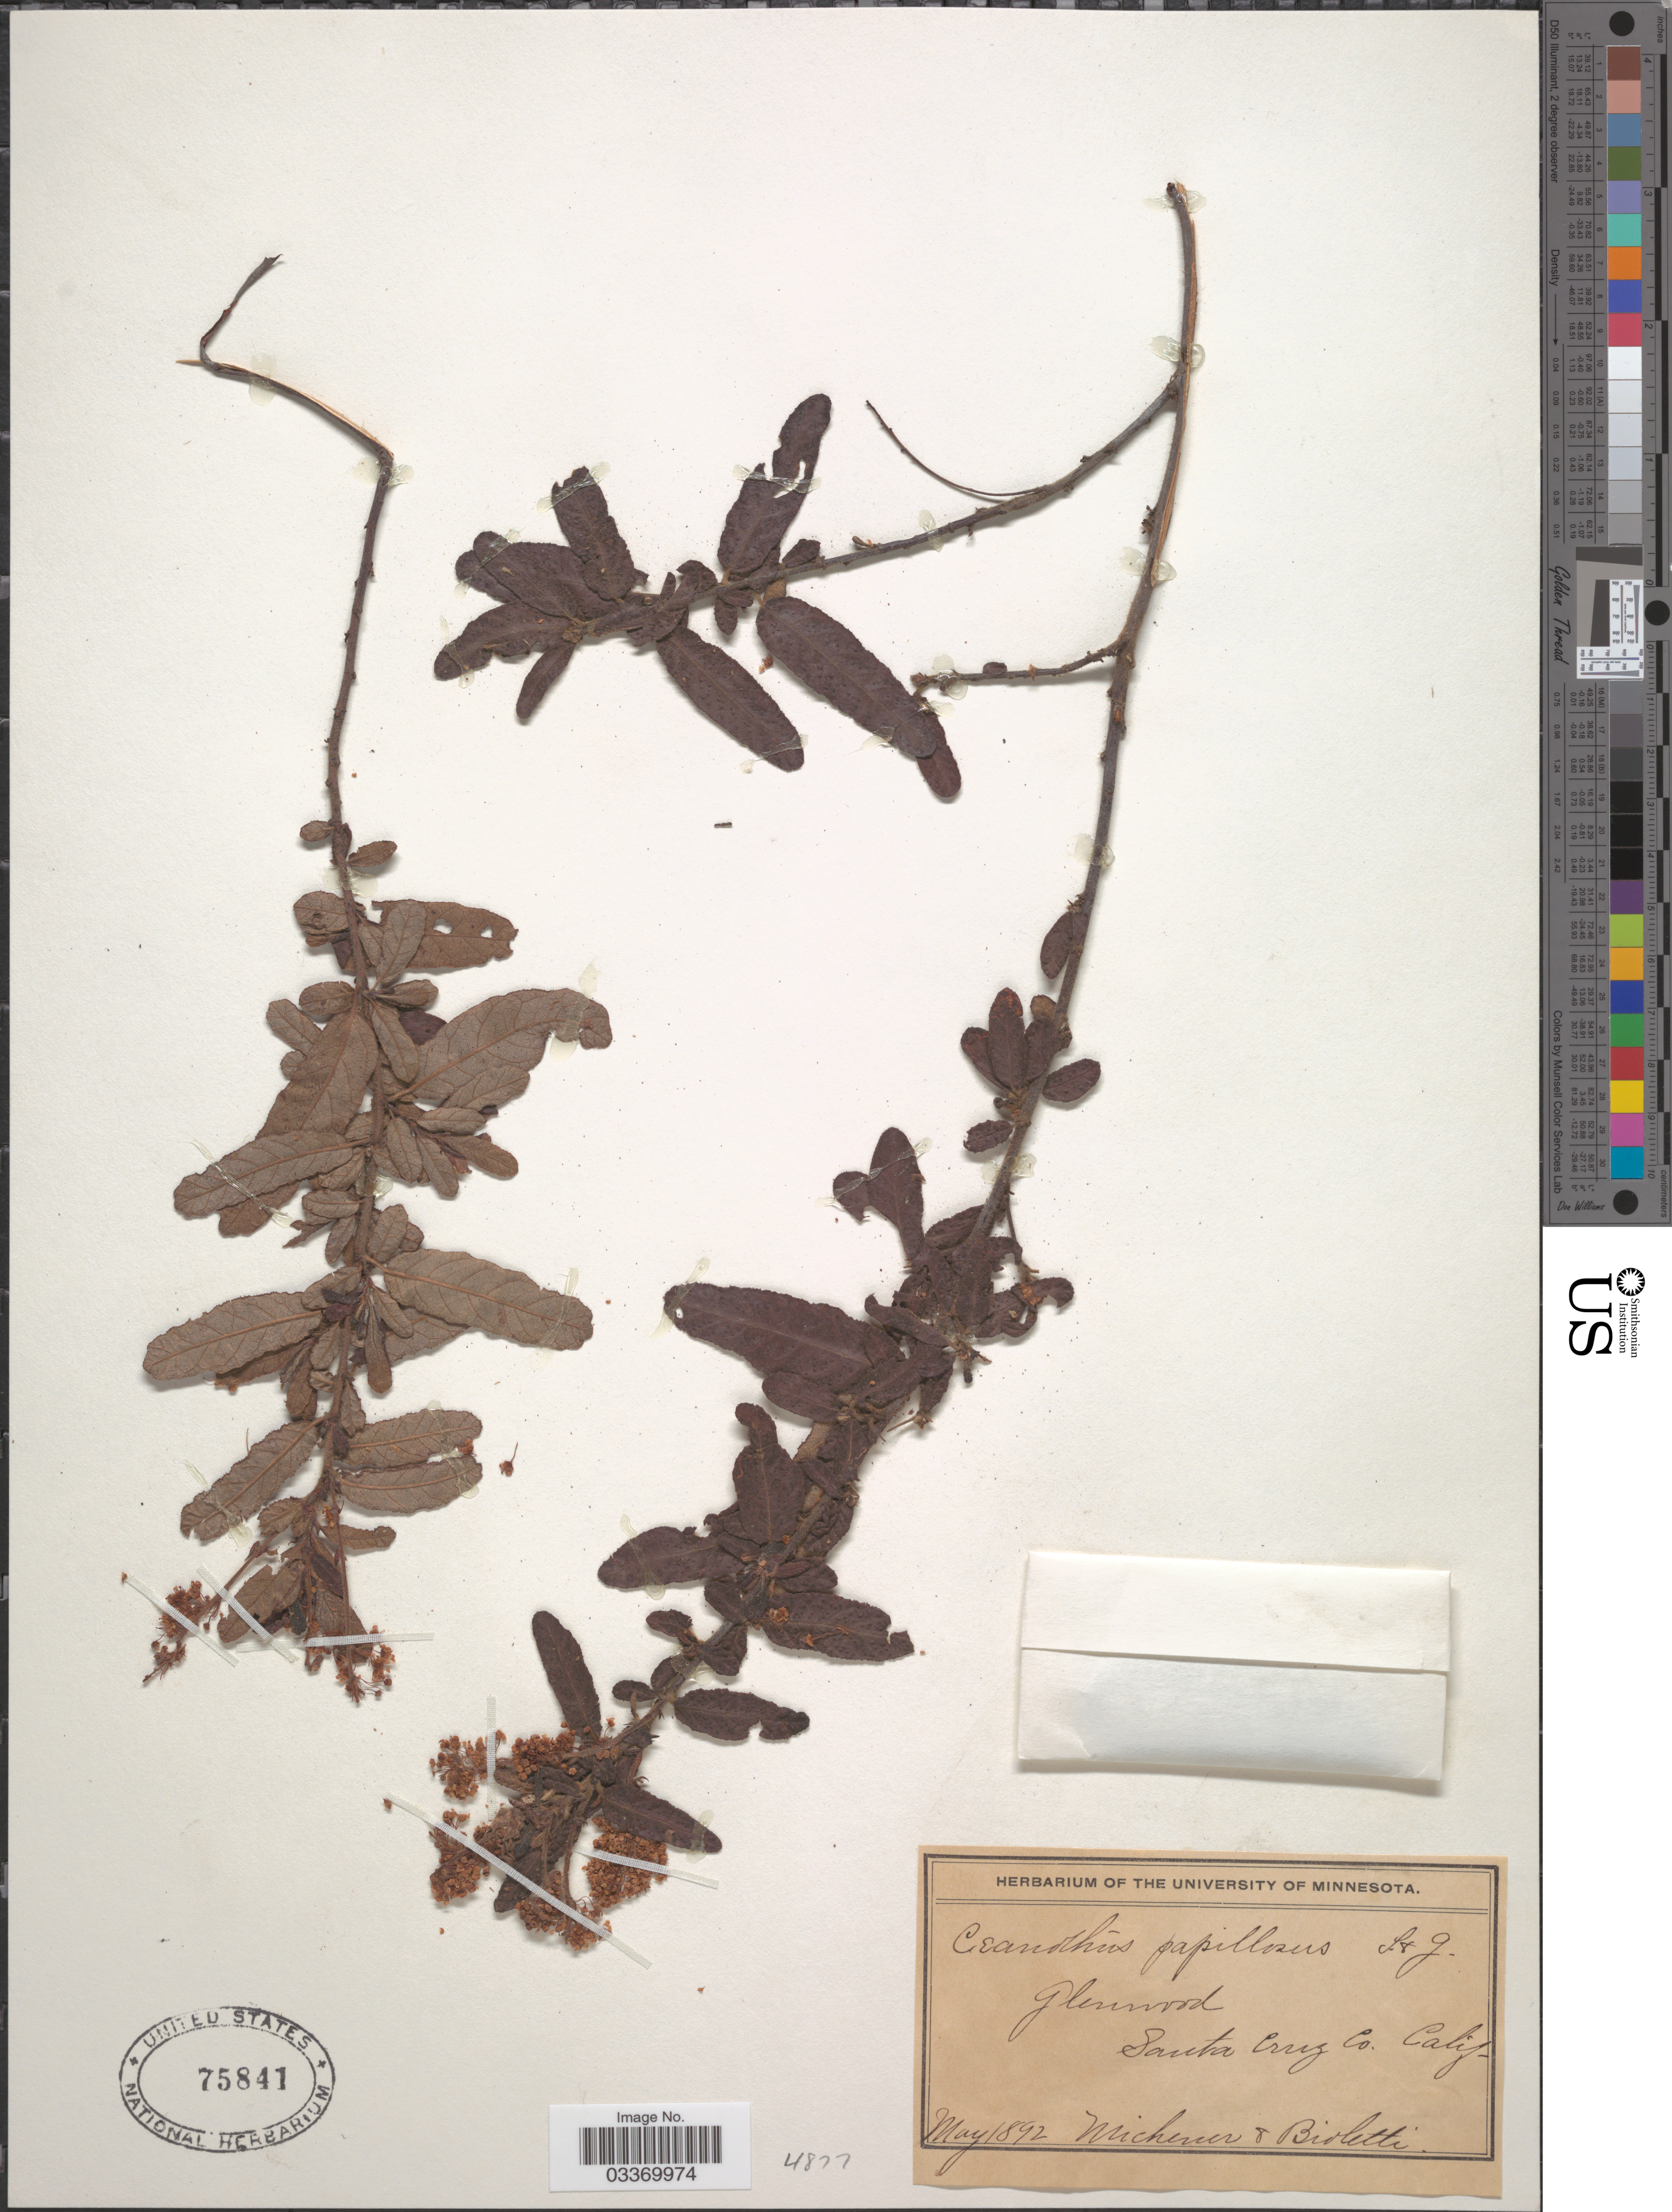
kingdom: Plantae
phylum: Tracheophyta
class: Magnoliopsida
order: Rosales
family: Rhamnaceae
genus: Ceanothus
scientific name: Ceanothus papillosus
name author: Torr. & A. Gray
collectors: -. Michener & -- Bioletti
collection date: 1892-05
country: United States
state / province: California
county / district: Santa Cruz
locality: Glenwood. Santa Cruz Co.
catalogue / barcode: US 75841